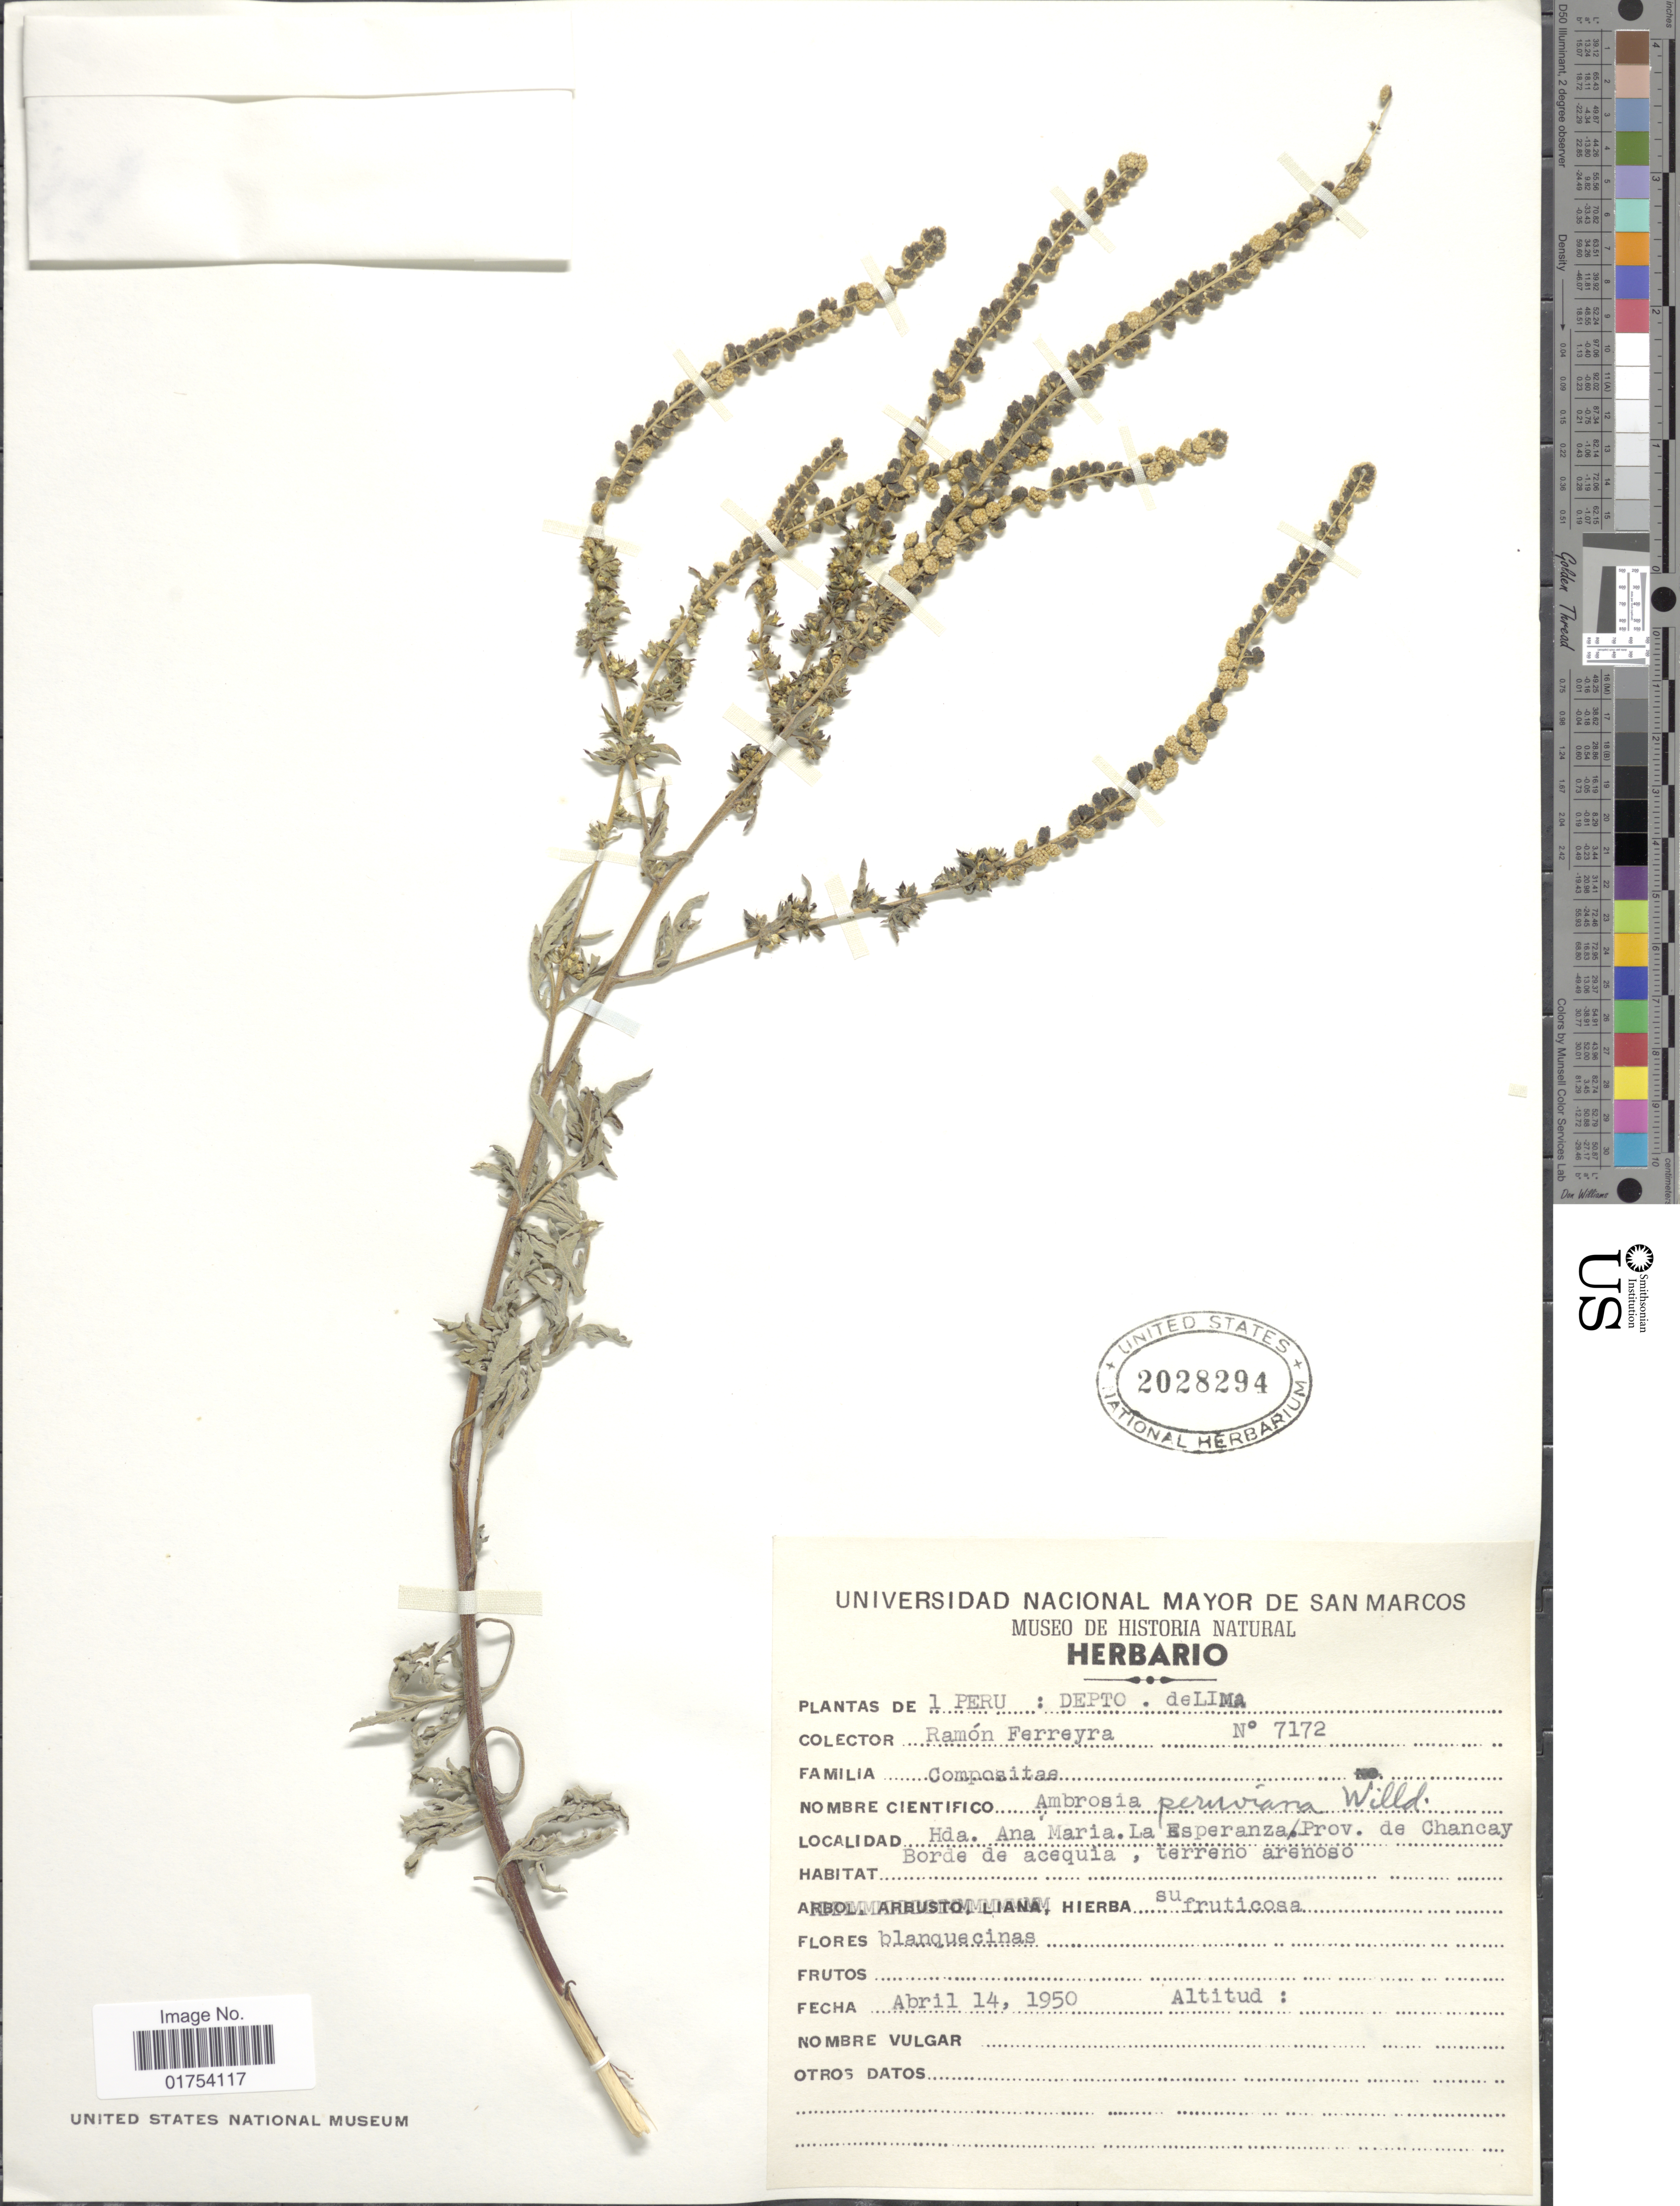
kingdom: Plantae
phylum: Tracheophyta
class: Magnoliopsida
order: Asterales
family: Asteraceae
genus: Ambrosia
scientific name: Ambrosia peruviana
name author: Willd.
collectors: R. A. Ferreyra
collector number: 7172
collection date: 1950-04-14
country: Peru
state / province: Lima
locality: Hda. Ana Maria. La Esperanza/ Prov. de Chancay, Borde de Acequia, terreno arenoso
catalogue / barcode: US 2028294